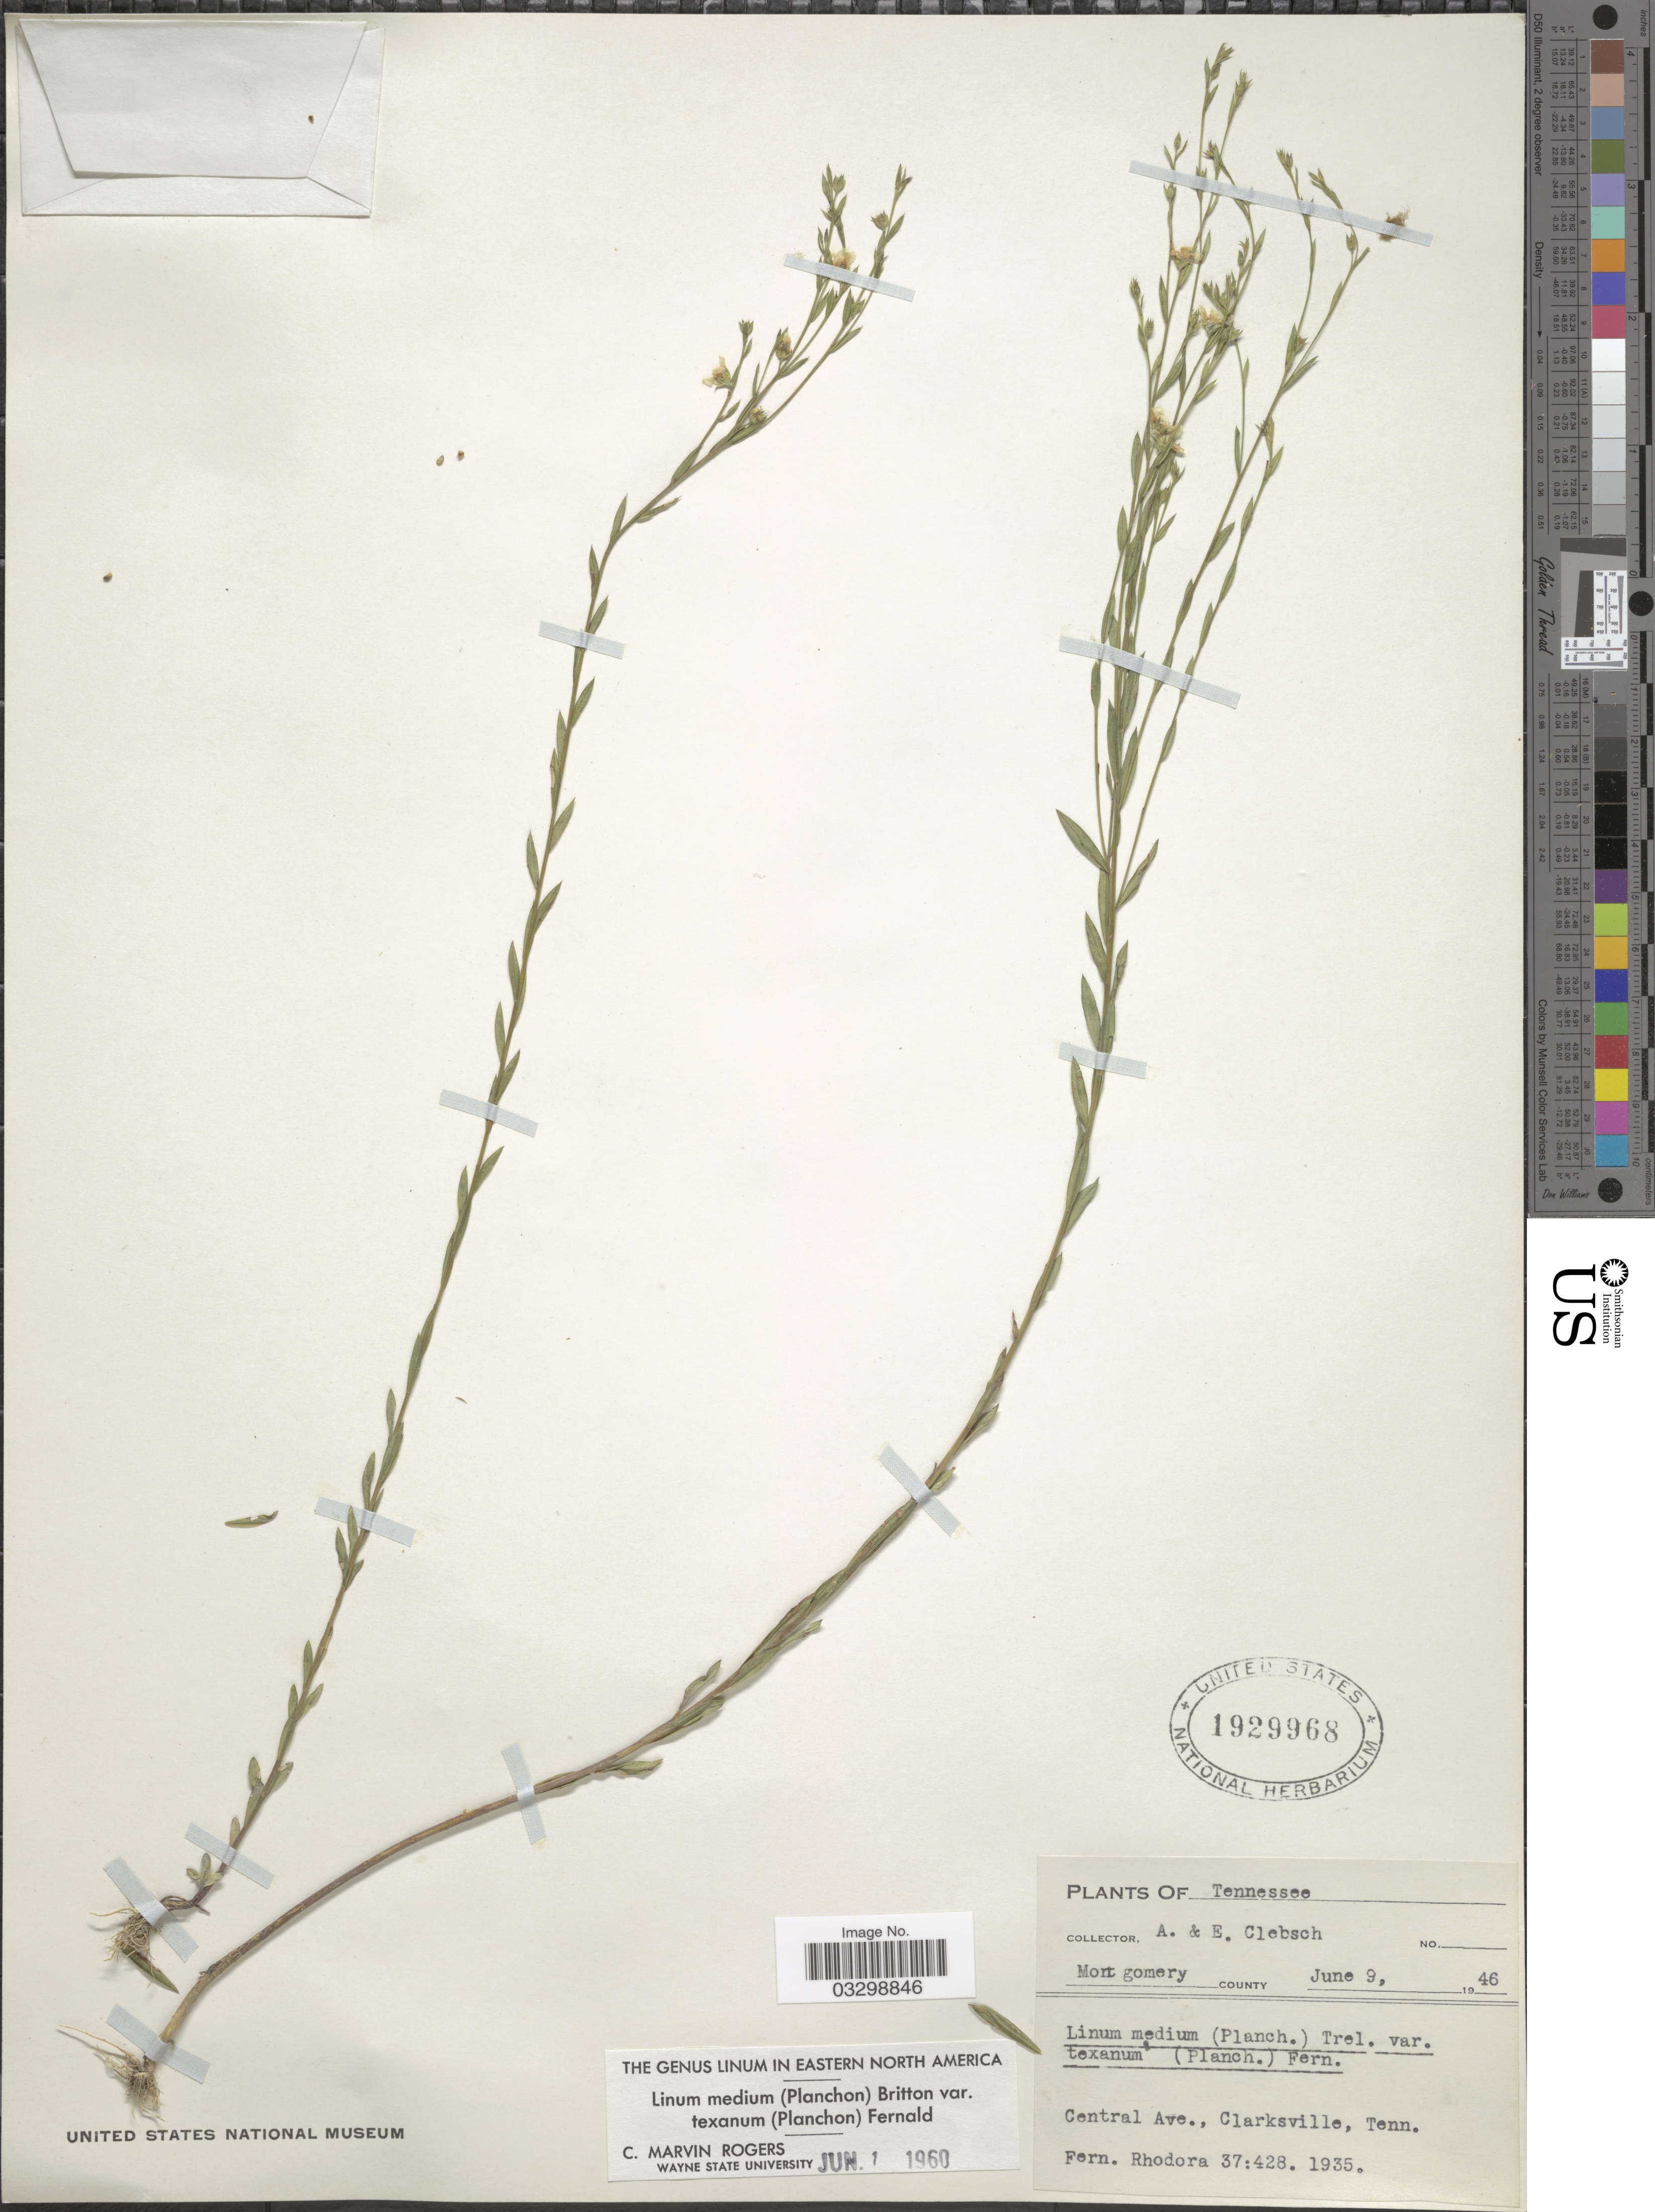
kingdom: Plantae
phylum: Tracheophyta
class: Magnoliopsida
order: Malpighiales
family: Linaceae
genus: Linum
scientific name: Linum medium var. texanum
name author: (Planch.) Fernald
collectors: A. Clebsch & E. Clebsch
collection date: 1946-06-09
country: United States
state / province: Tennessee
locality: Montgomery county, Central Ave., Clarksville.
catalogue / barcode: US 1929968